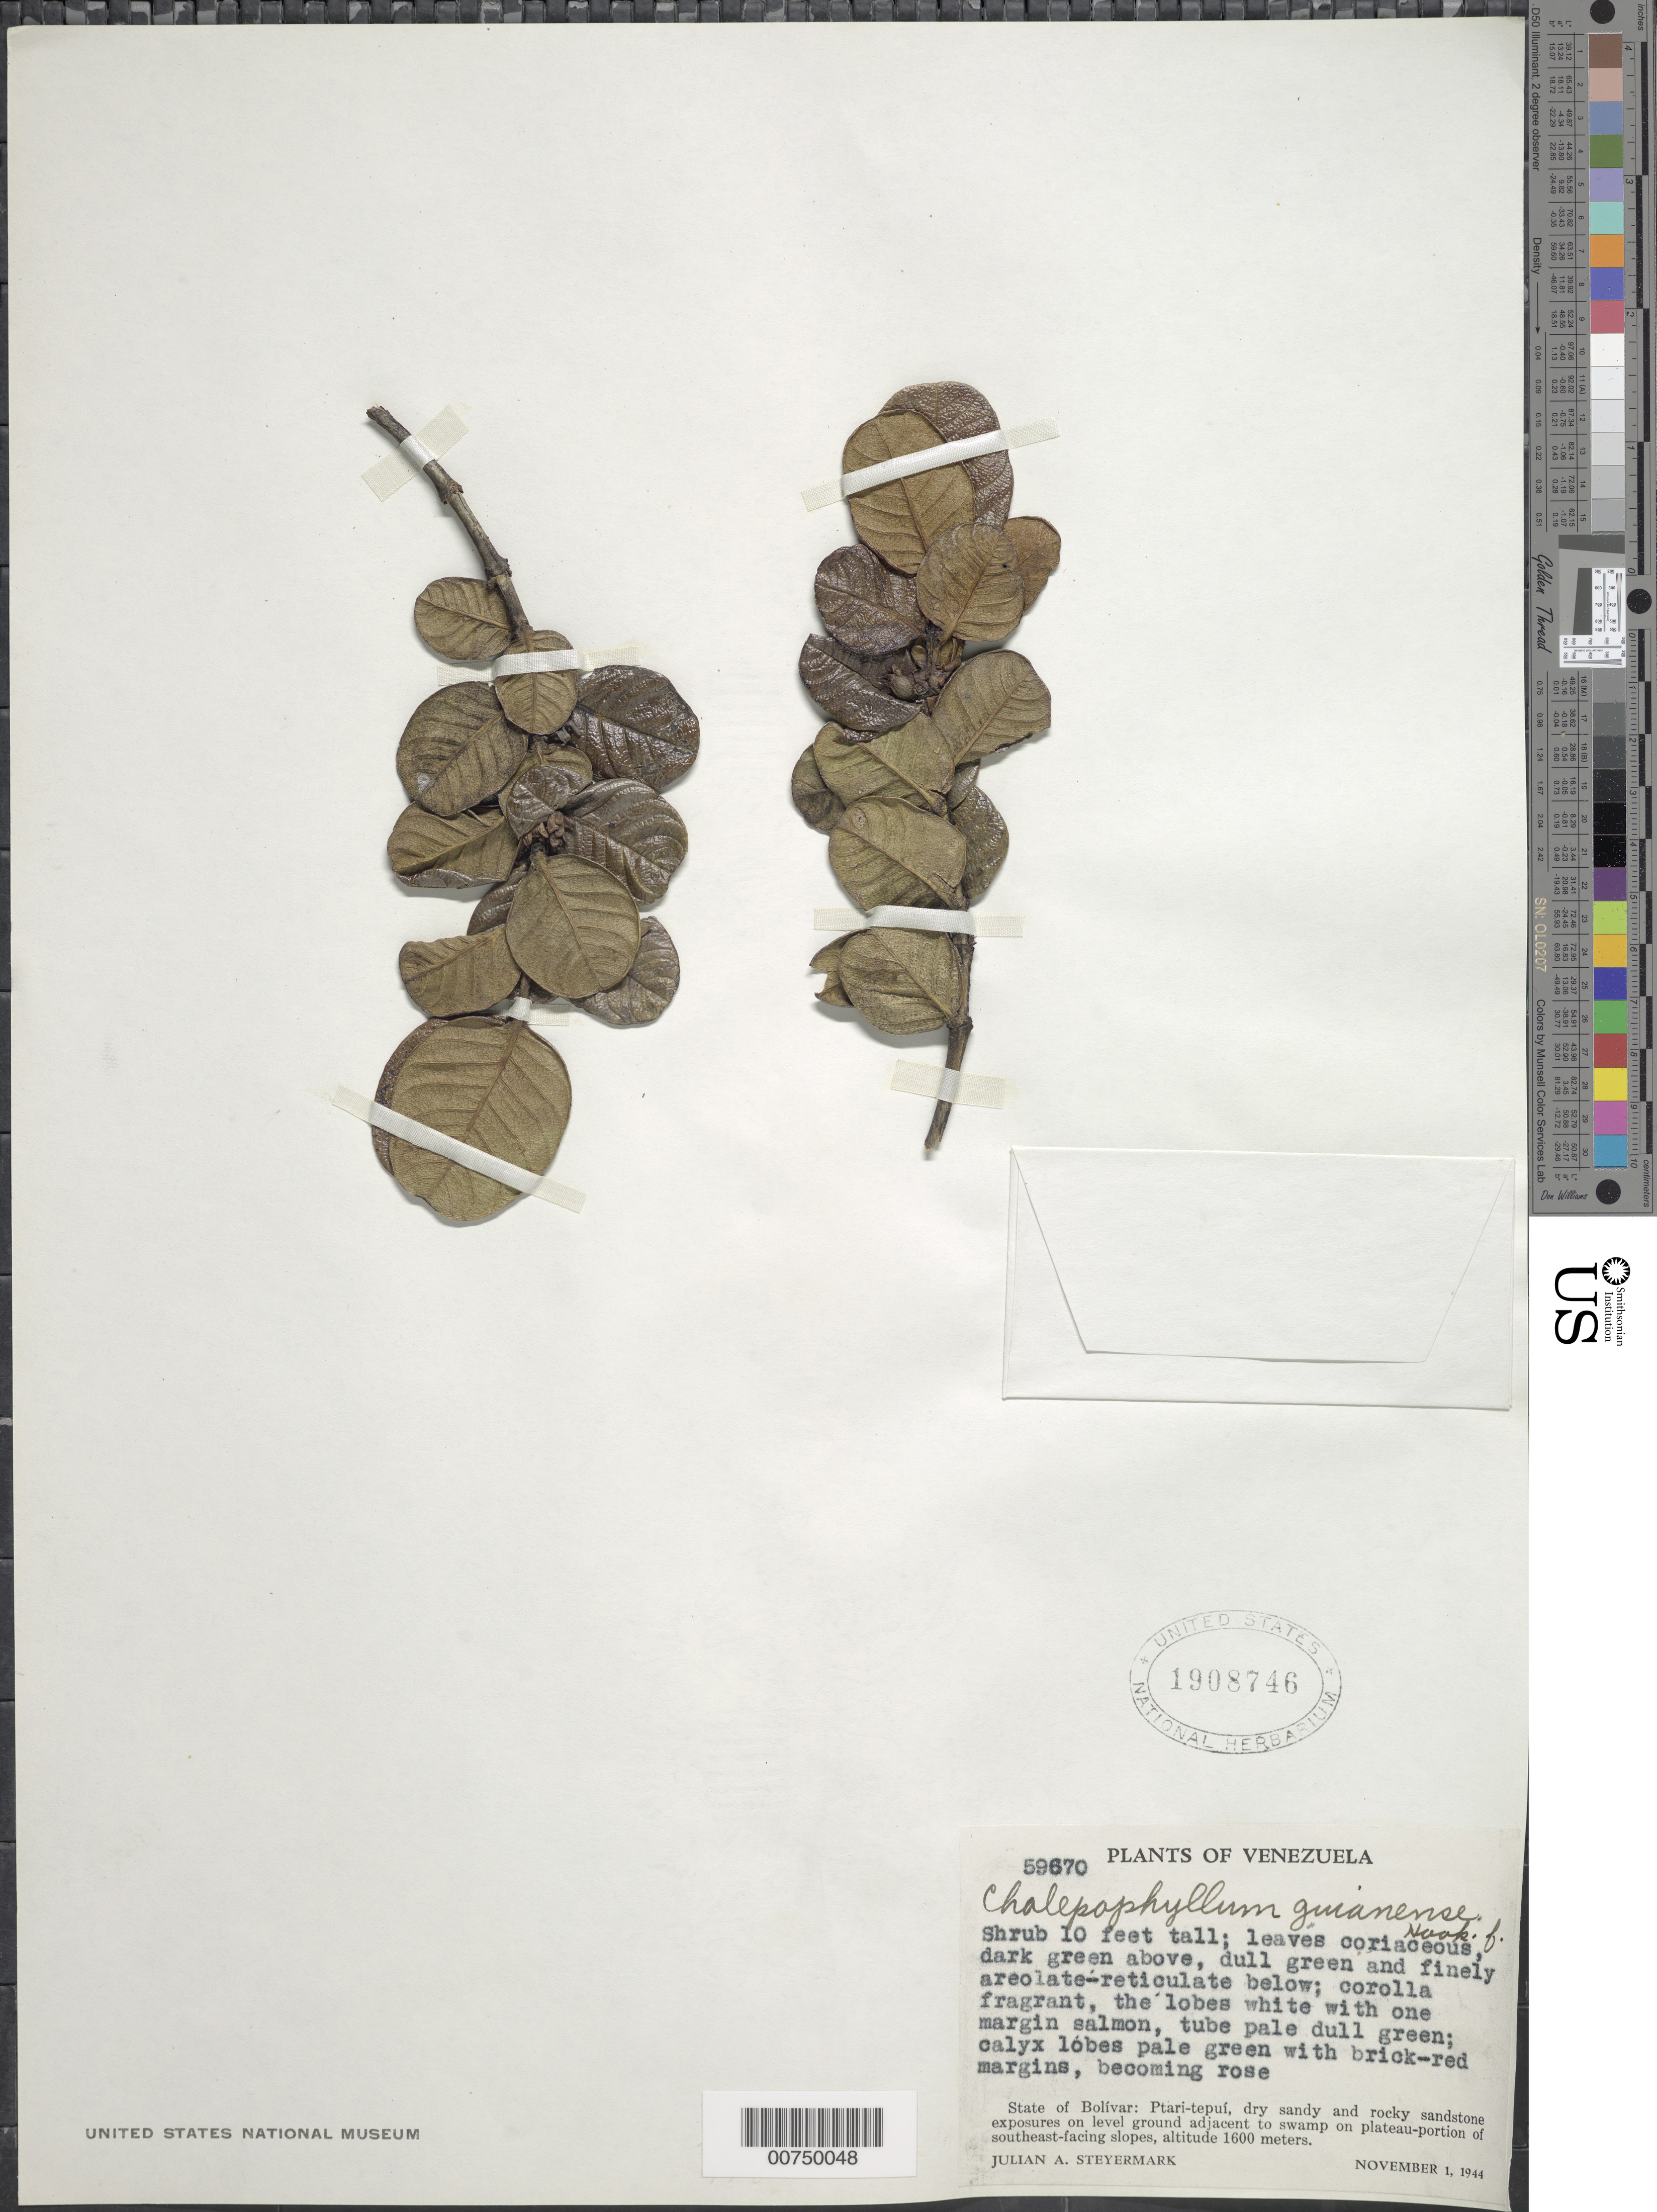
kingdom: Plantae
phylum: Tracheophyta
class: Magnoliopsida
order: Gentianales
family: Rubiaceae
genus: Chalepophyllum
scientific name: Chalepophyllum guianense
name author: Hook. f.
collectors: J. Steyermark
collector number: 59670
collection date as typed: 1-Nov-44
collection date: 1944-11-01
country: Venezuela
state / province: Bolívar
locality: Ptari-tepuí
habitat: Dry sandy and rocky sandstone exposures on level ground adjacent to swamp on plateau-portion of southeast-facing slopes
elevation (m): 1600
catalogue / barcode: US 1908746